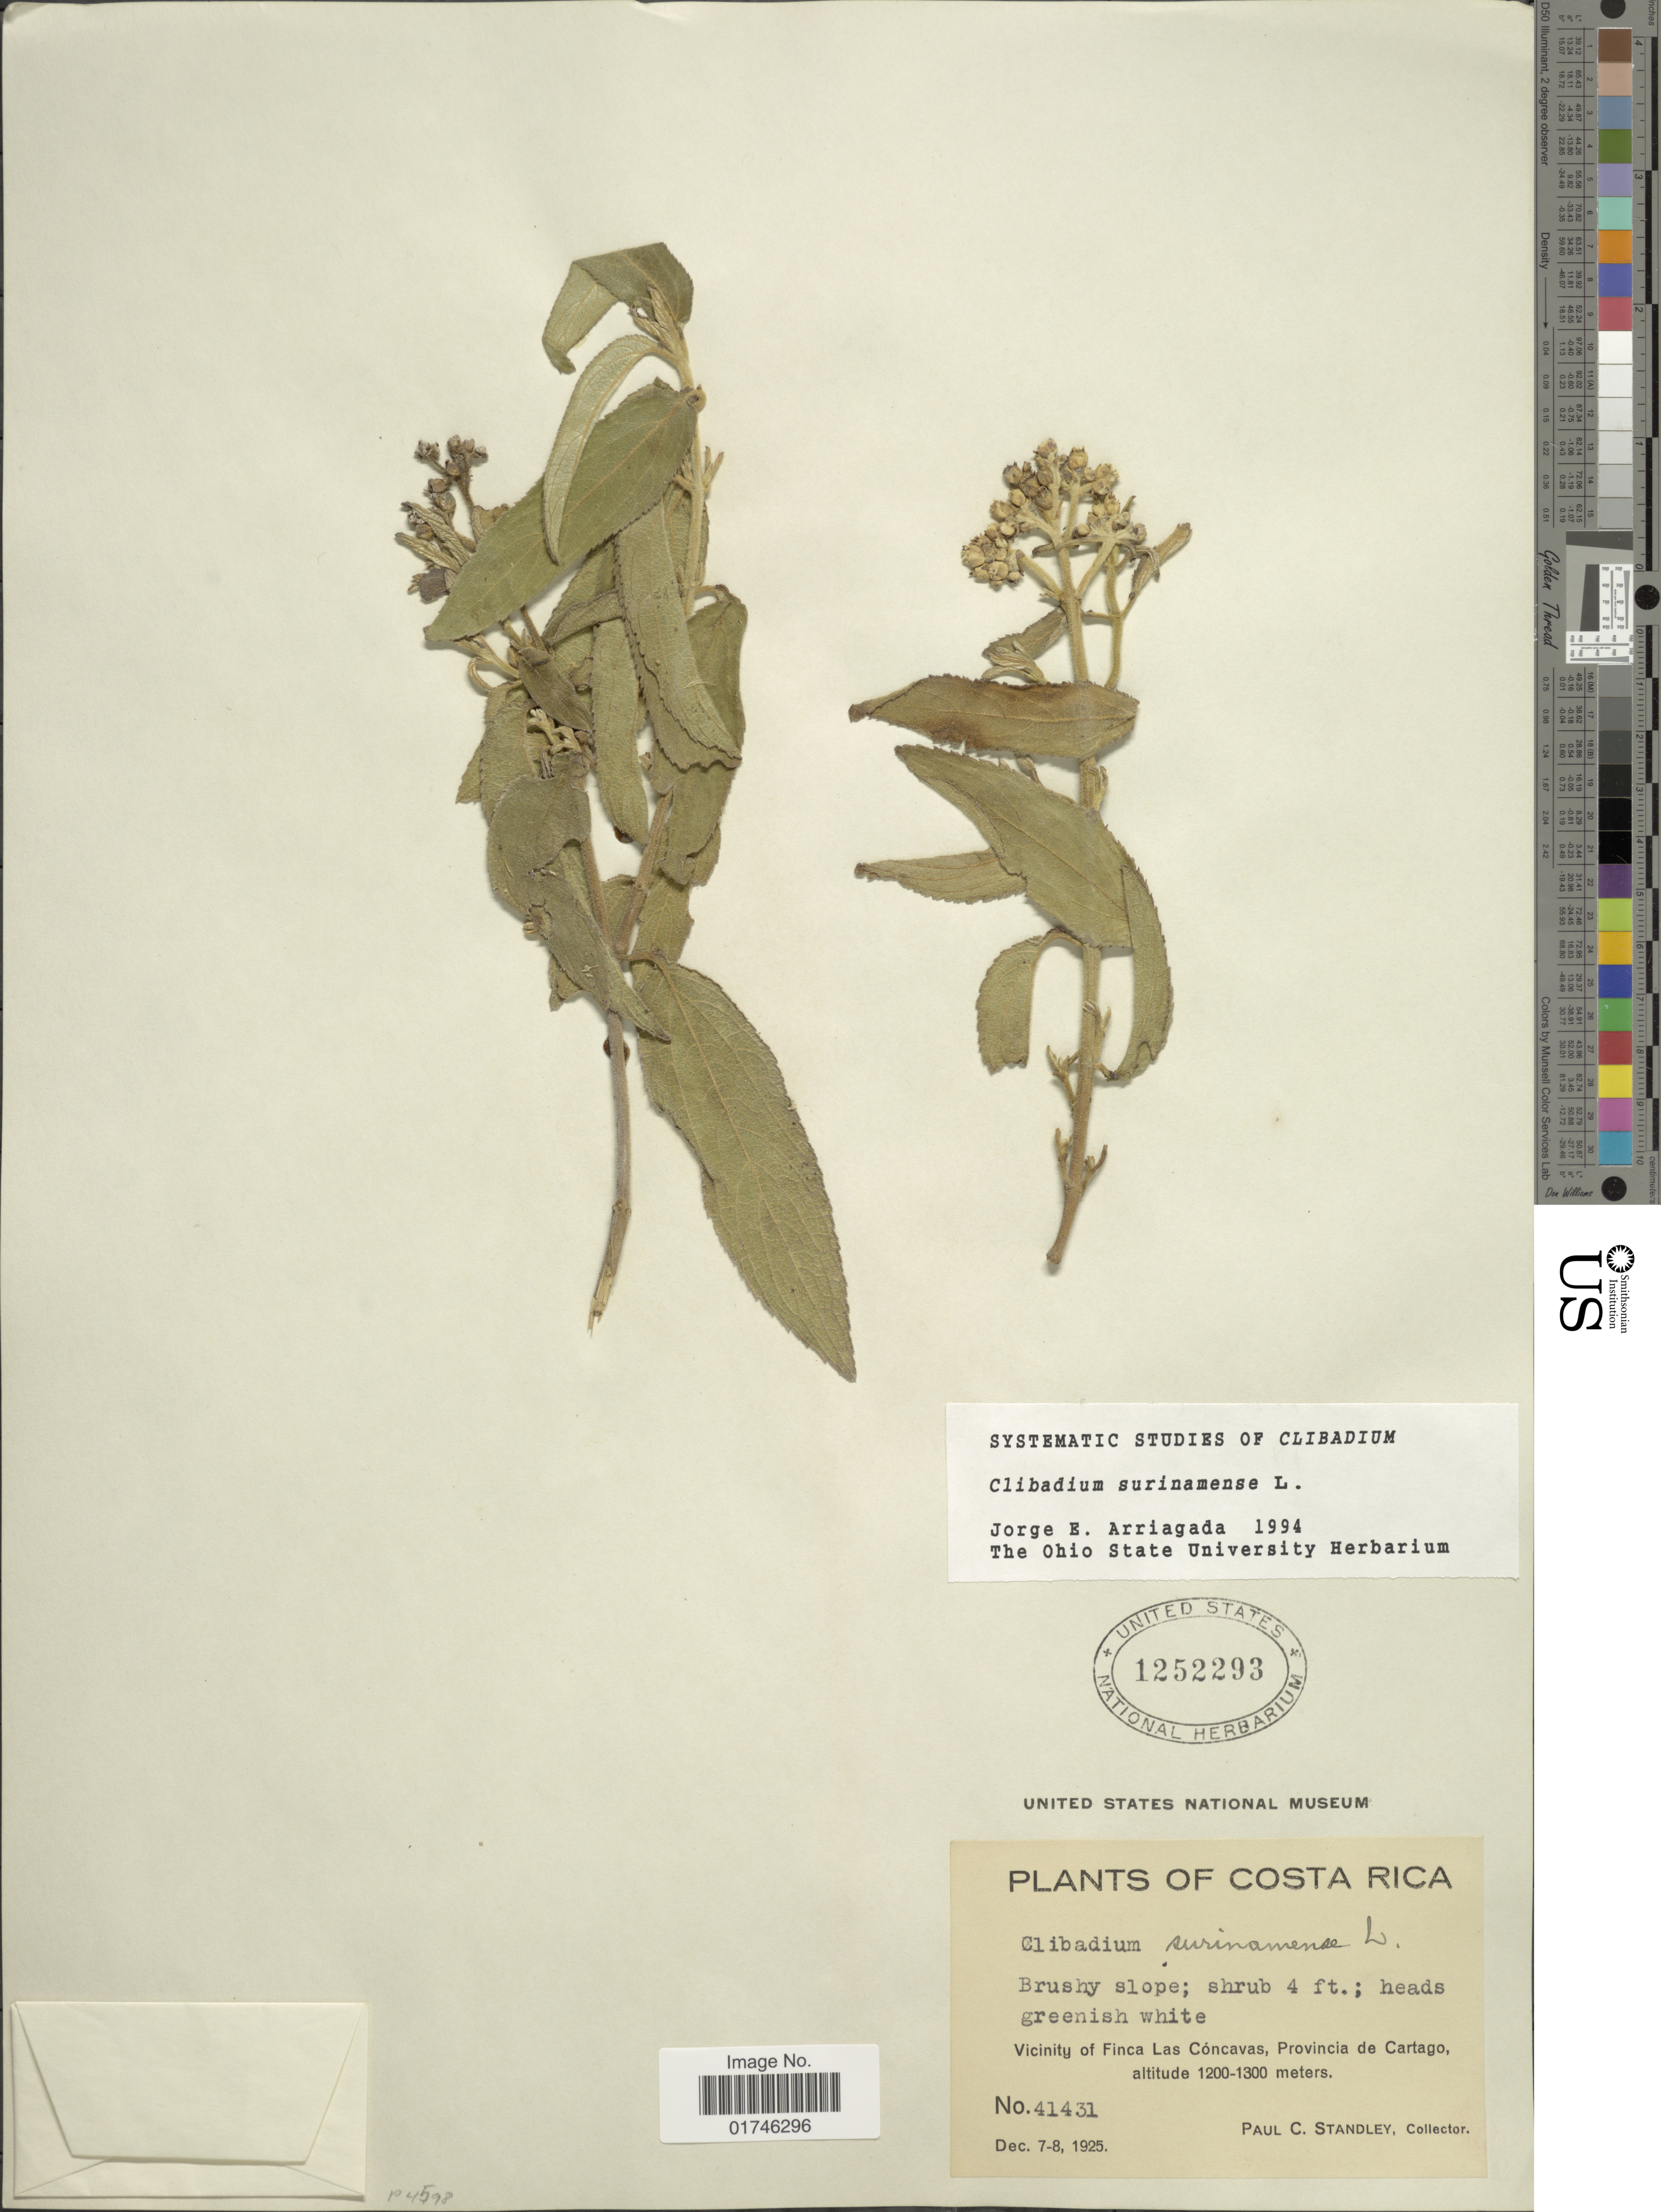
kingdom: Plantae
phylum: Tracheophyta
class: Magnoliopsida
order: Asterales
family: Asteraceae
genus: Clibadium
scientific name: Clibadium surinamense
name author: L.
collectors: P. C. Standley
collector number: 41431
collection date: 1925-12-07/1925-12-08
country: Costa Rica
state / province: Cartago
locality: Vicinity of Finca Las Concavas, Provincia de Cartago.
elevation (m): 1200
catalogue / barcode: US 1252293